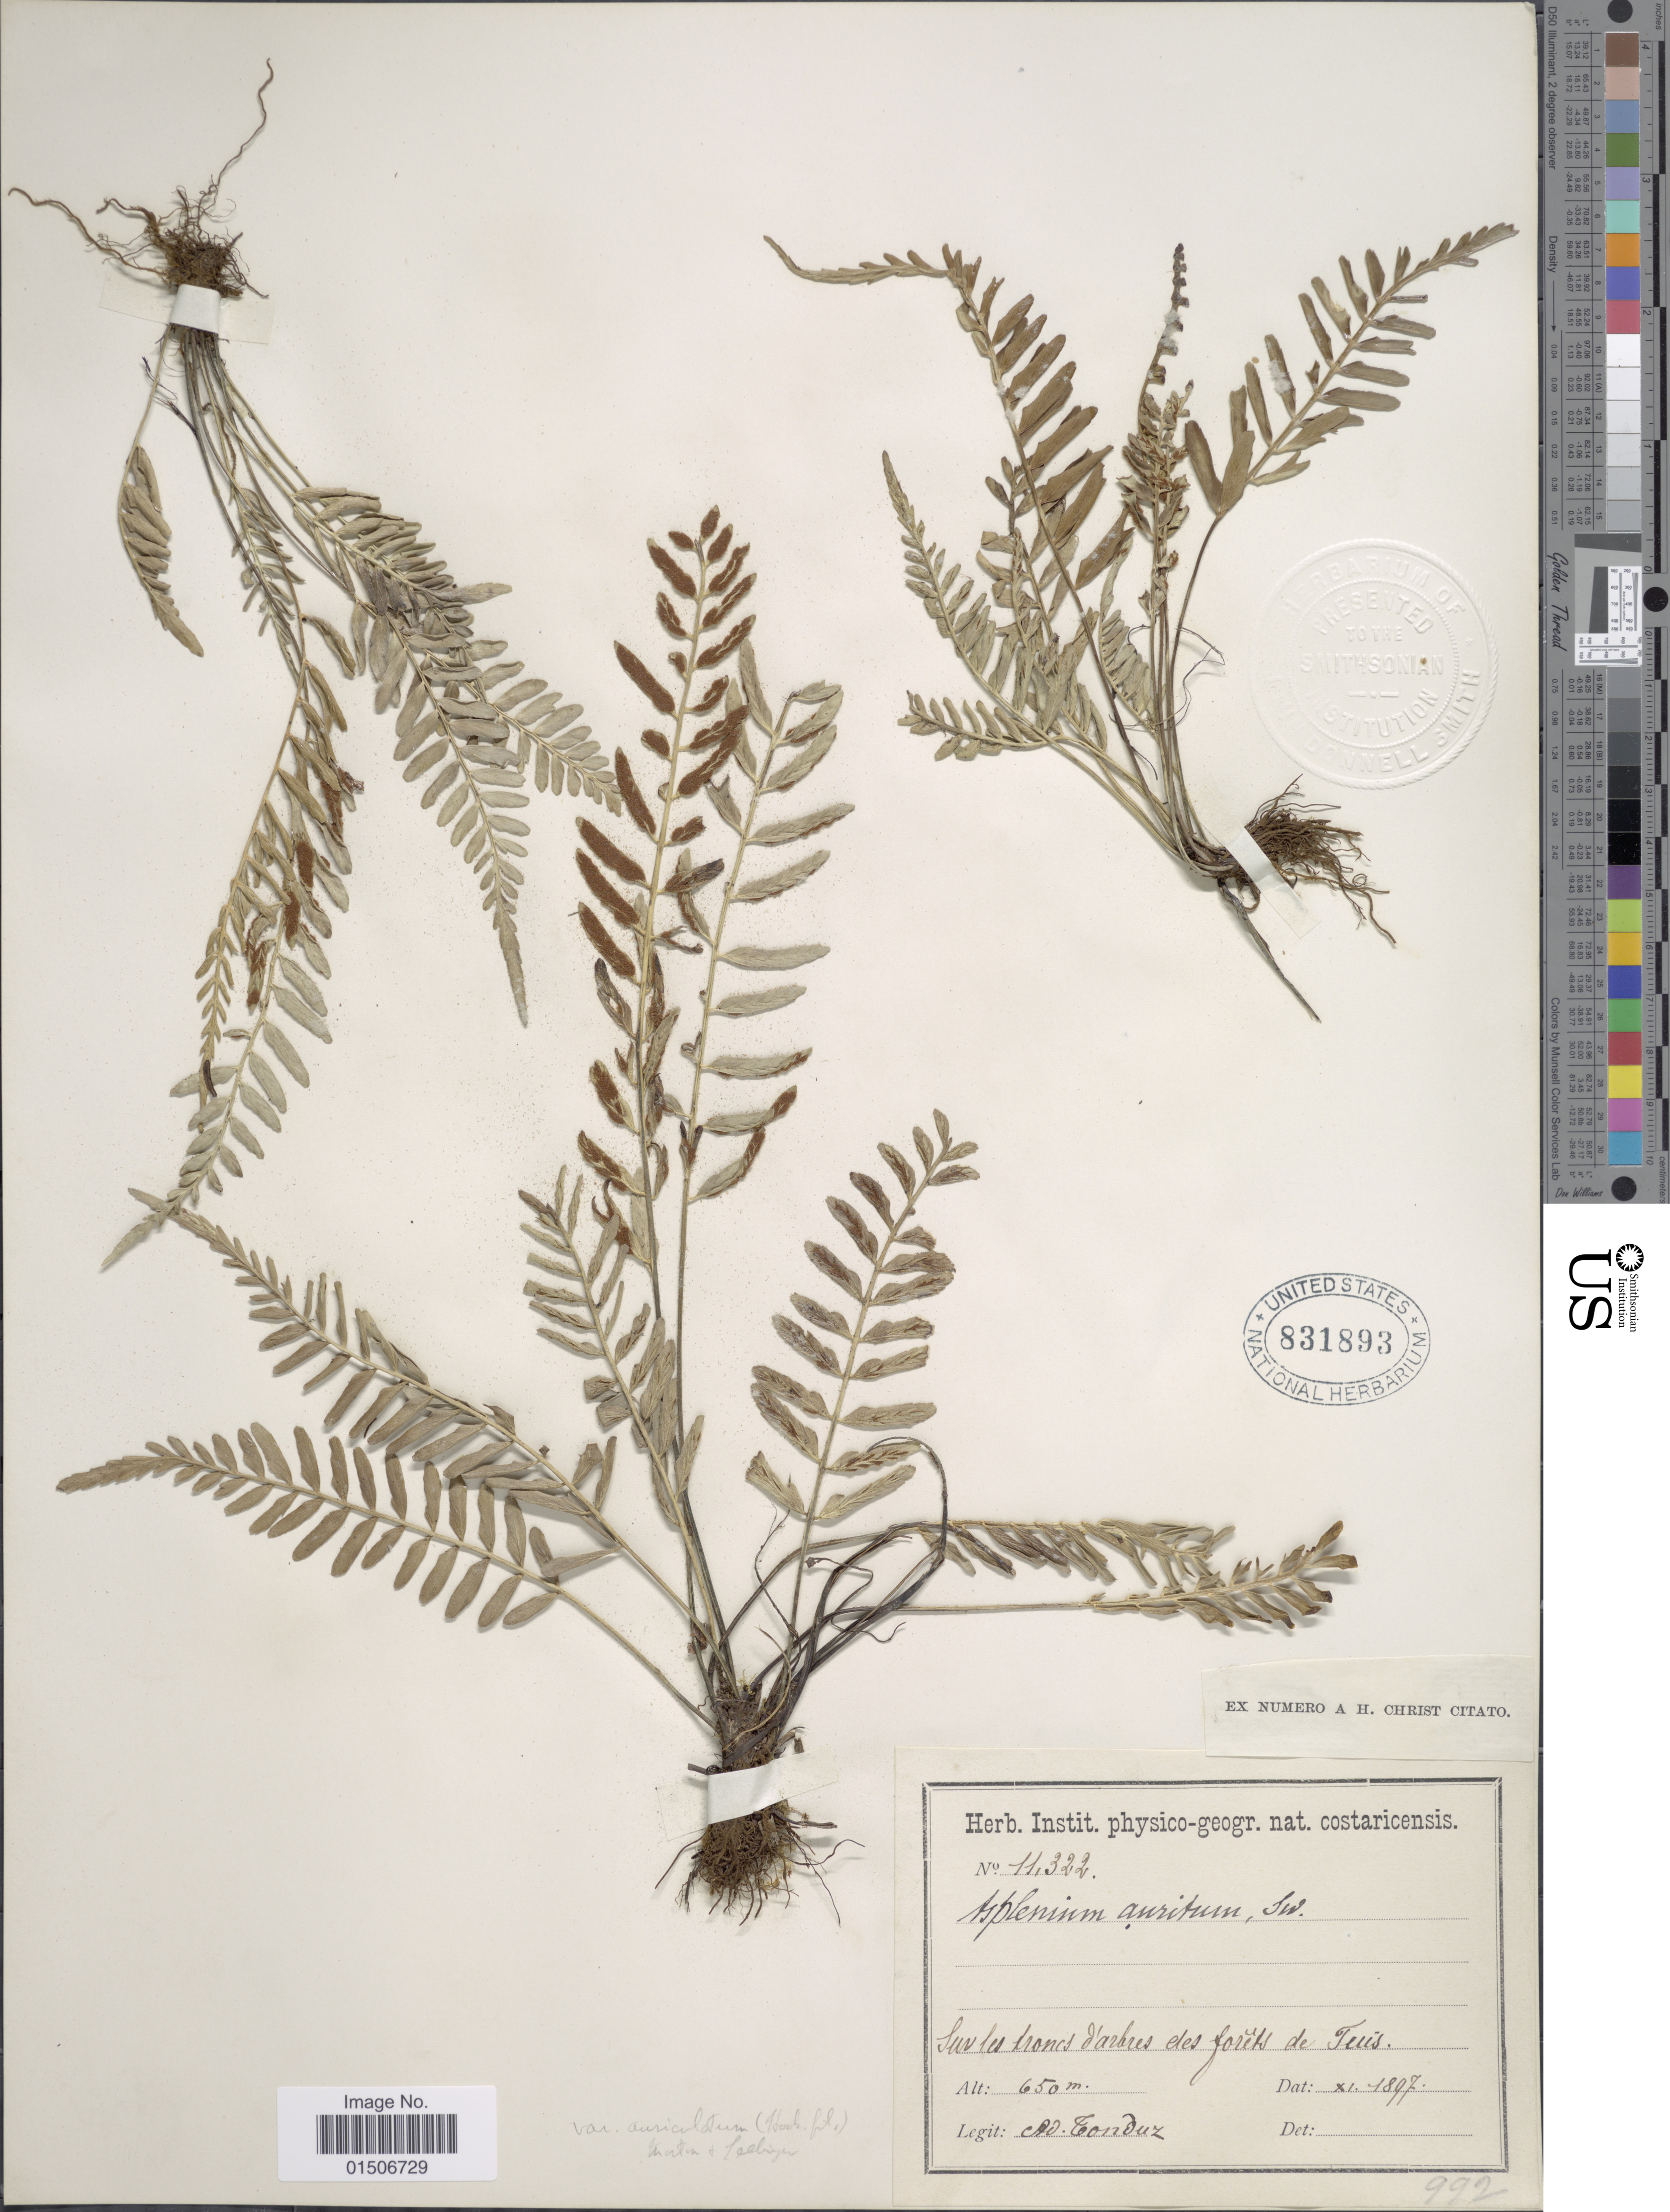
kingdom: Plantae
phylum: Tracheophyta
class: Polypodiopsida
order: Polypodiales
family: Aspleniaceae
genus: Asplenium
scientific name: Asplenium levyi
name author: E. Fourn.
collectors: A. Tonduz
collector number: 11322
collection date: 1897-11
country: Costa Rica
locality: Sur les troncs d'arbes des forêts de Tuis.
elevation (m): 650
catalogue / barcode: US 831893